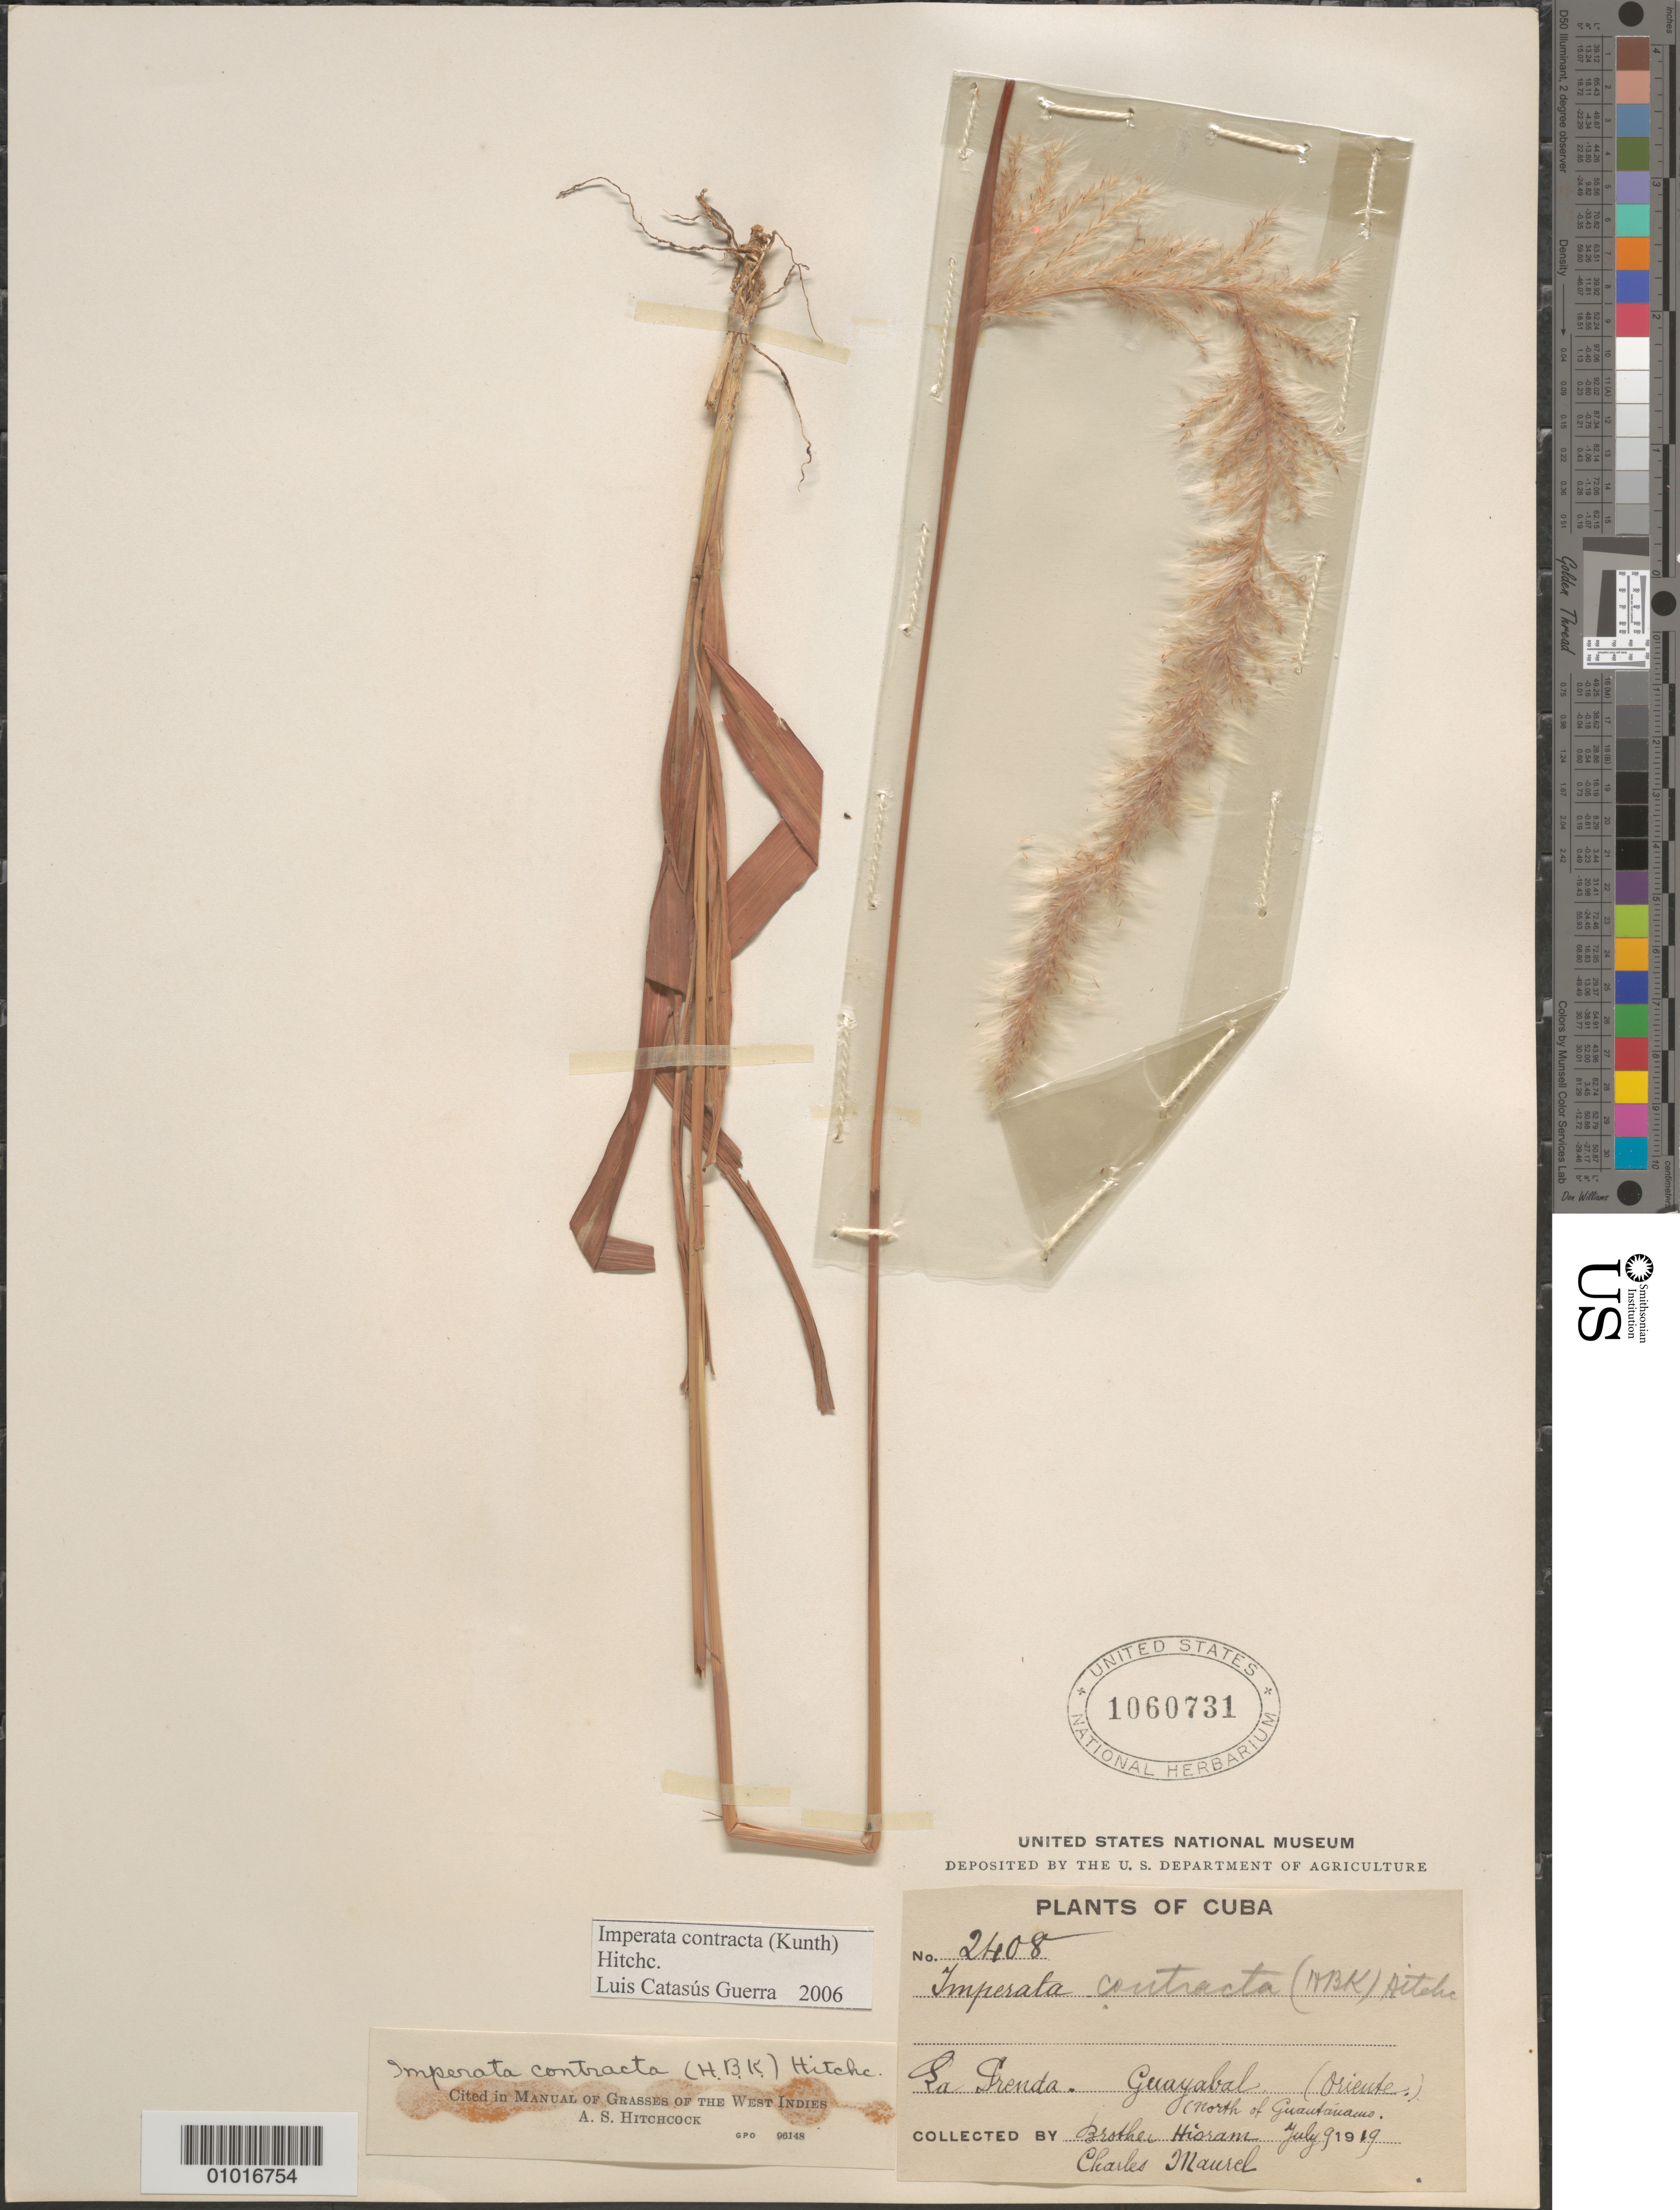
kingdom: Plantae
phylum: Tracheophyta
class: Liliopsida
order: Poales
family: Poaceae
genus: Imperata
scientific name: Imperata contracta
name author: (Kunth) Hitchc.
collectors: Bro. Hioram & C. Maurel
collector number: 2408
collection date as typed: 09 Jul 1919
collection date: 1919-07-09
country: Cuba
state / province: Guantanamo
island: Cuba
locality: La Prenda Guayabal, North of Guantánamo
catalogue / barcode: US 1060731